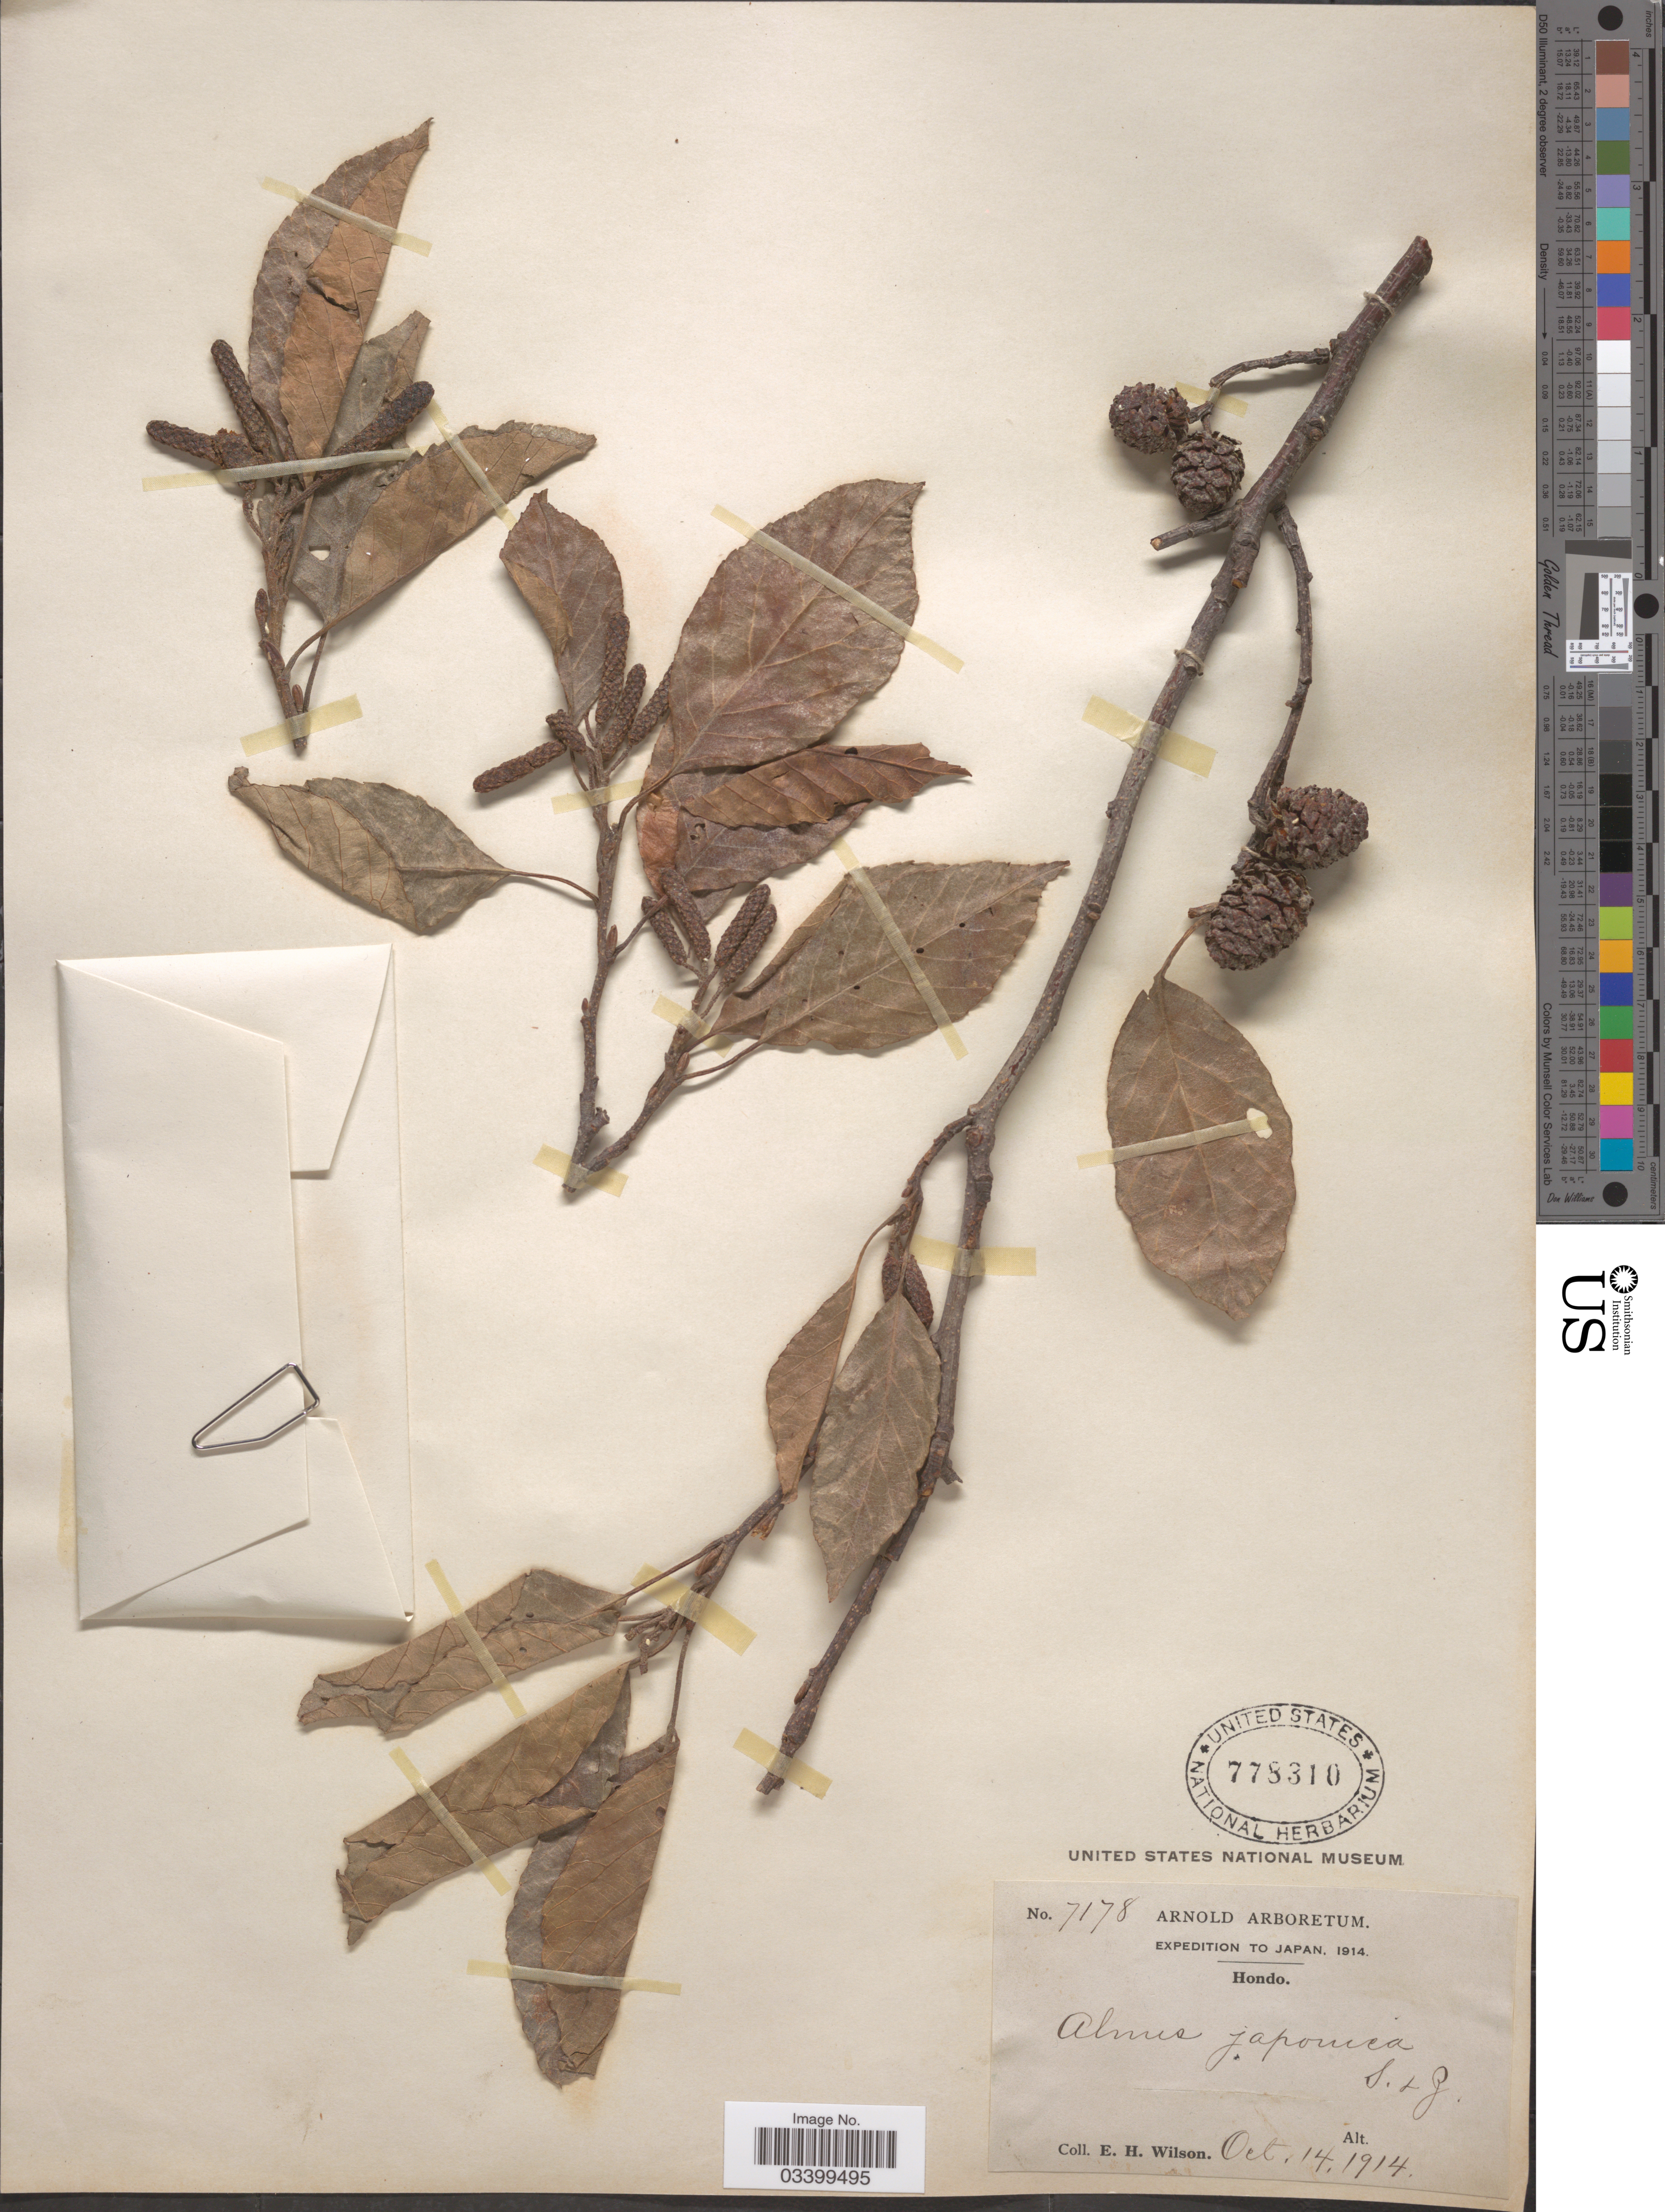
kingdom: Plantae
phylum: Tracheophyta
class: Magnoliopsida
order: Fagales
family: Betulaceae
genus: Alnus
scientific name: Alnus japonica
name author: (Thunb.) Steud.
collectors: E. Wilson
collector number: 7178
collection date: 1914-10-14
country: Japan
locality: Hondo.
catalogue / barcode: US 778310